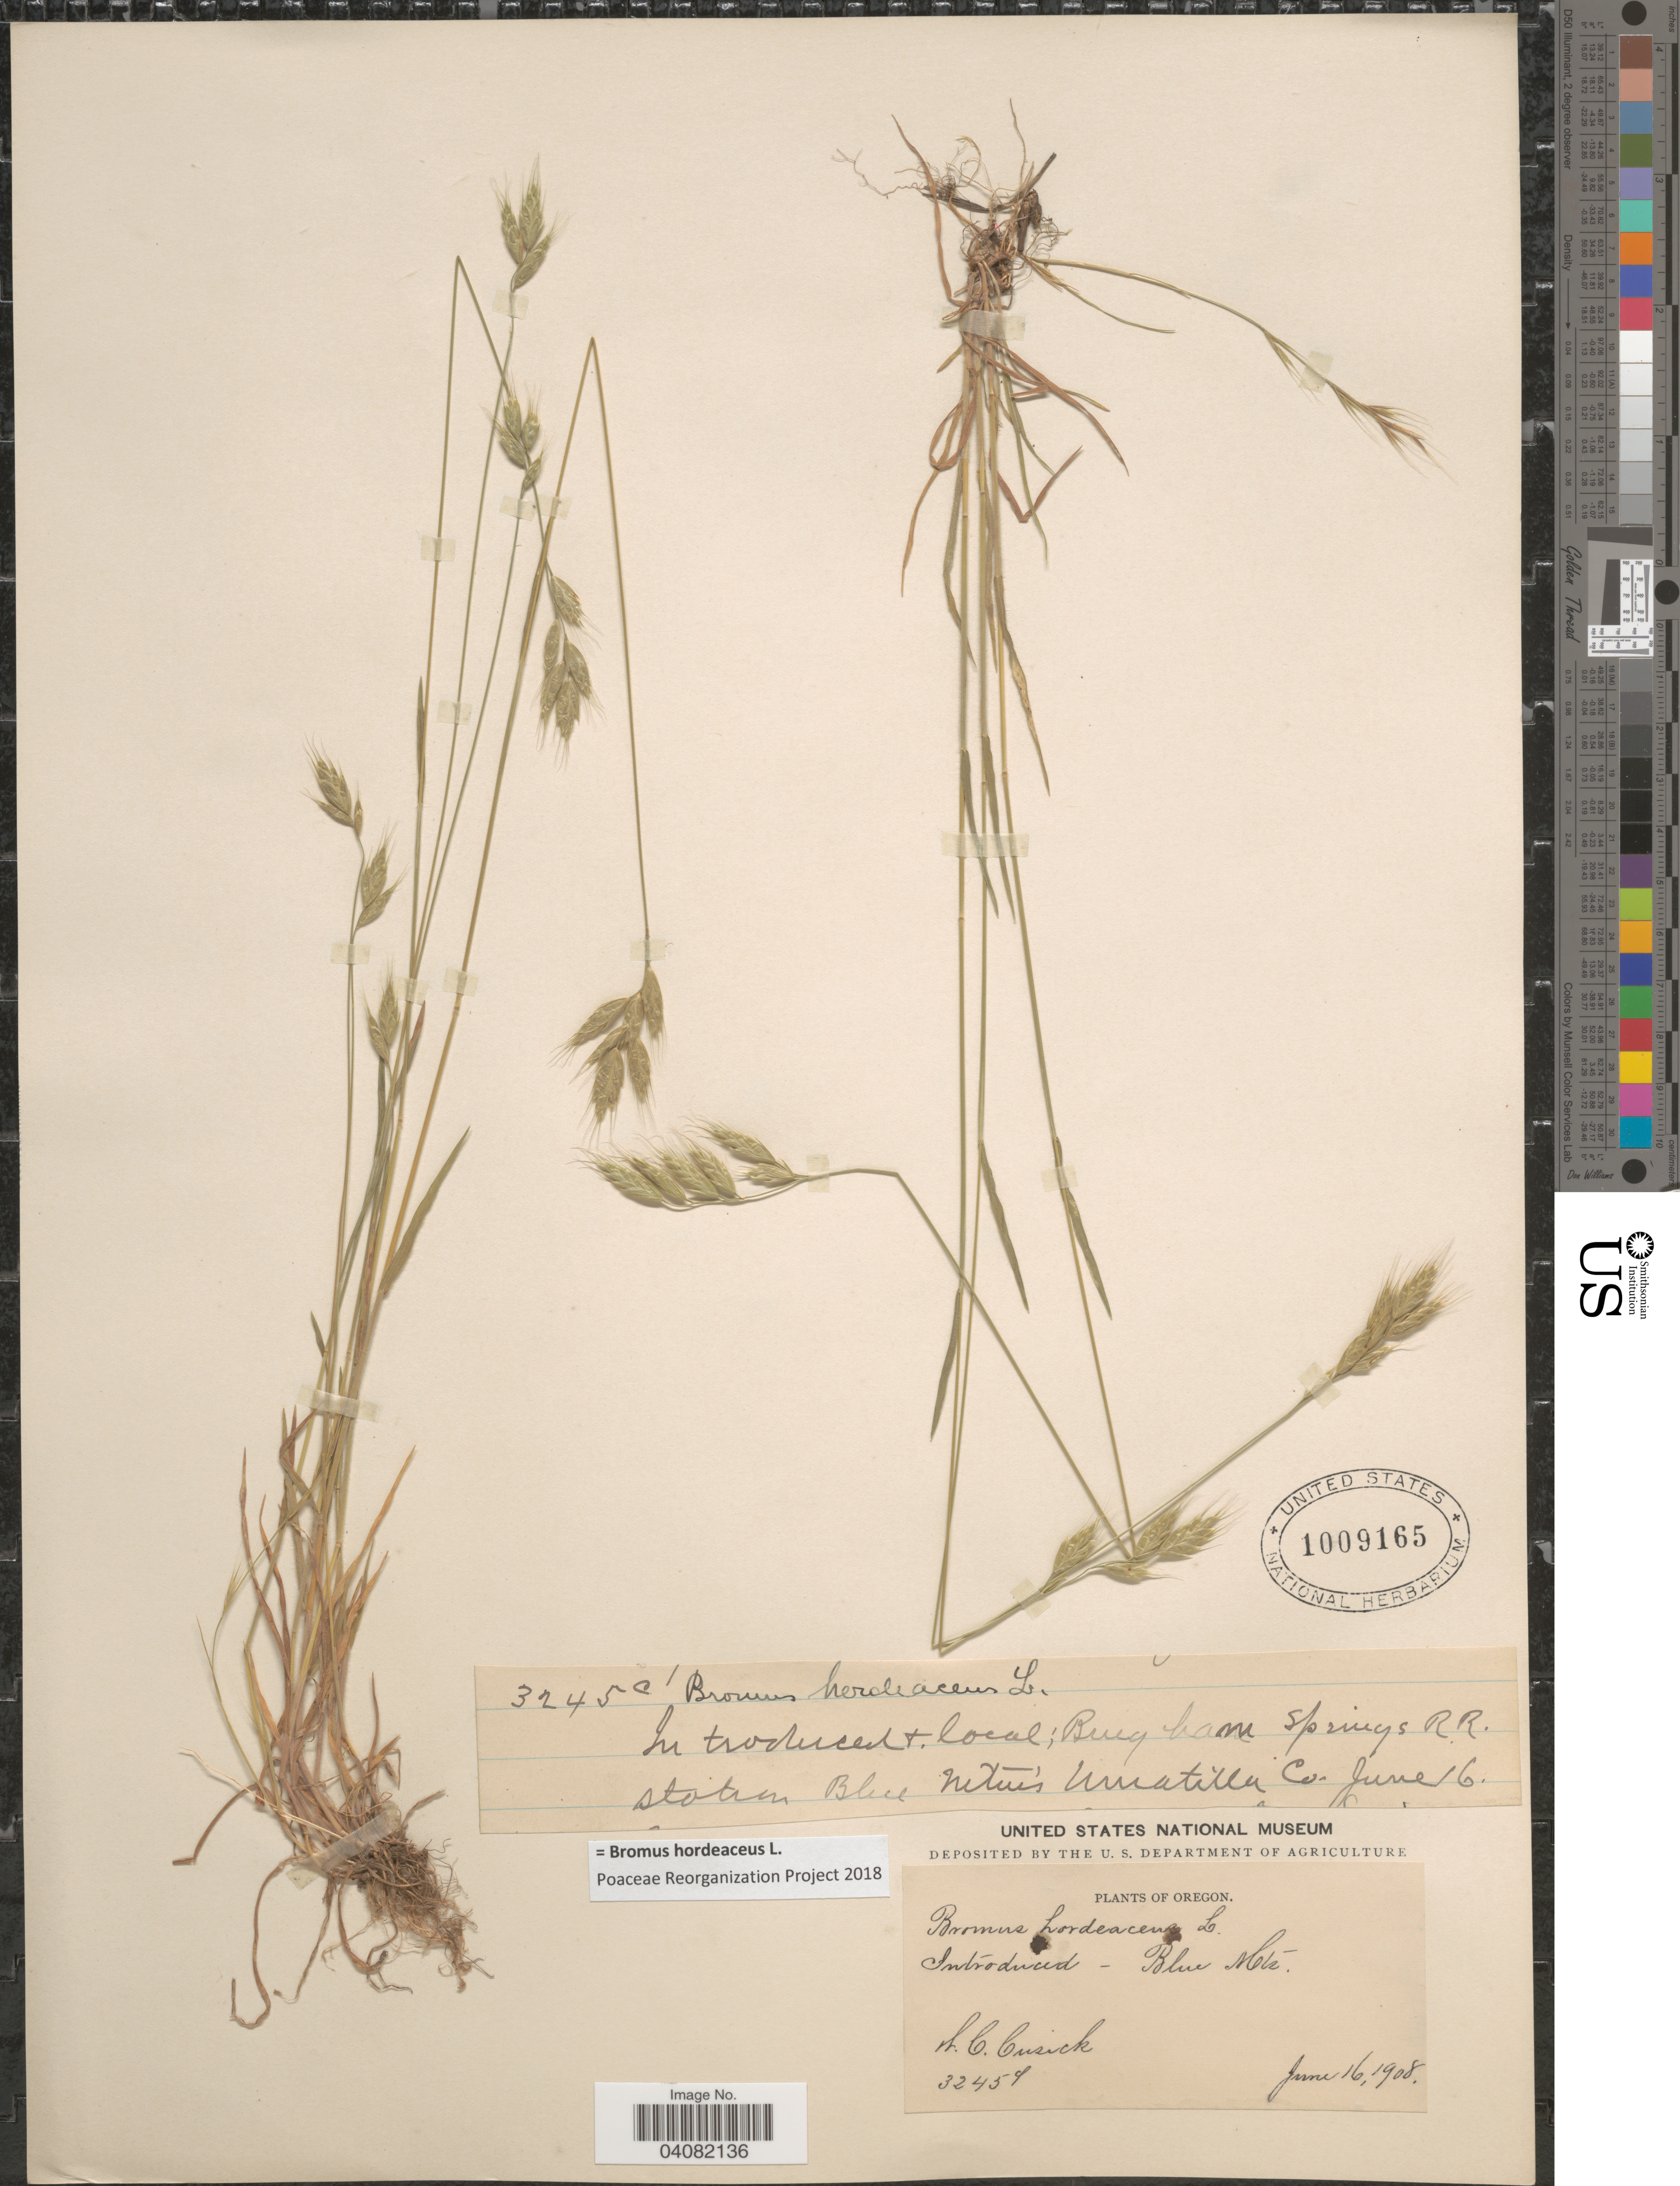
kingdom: Plantae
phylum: Tracheophyta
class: Liliopsida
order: Poales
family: Poaceae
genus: Bromus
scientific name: Bromus hordeaceus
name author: L.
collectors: W. C. Cusick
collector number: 3245a*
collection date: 1908-06-16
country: United States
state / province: Oregon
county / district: Umatilla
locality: Bingham Springs R.R. station Blue Mtns Umatilla Co.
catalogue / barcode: US 1009165